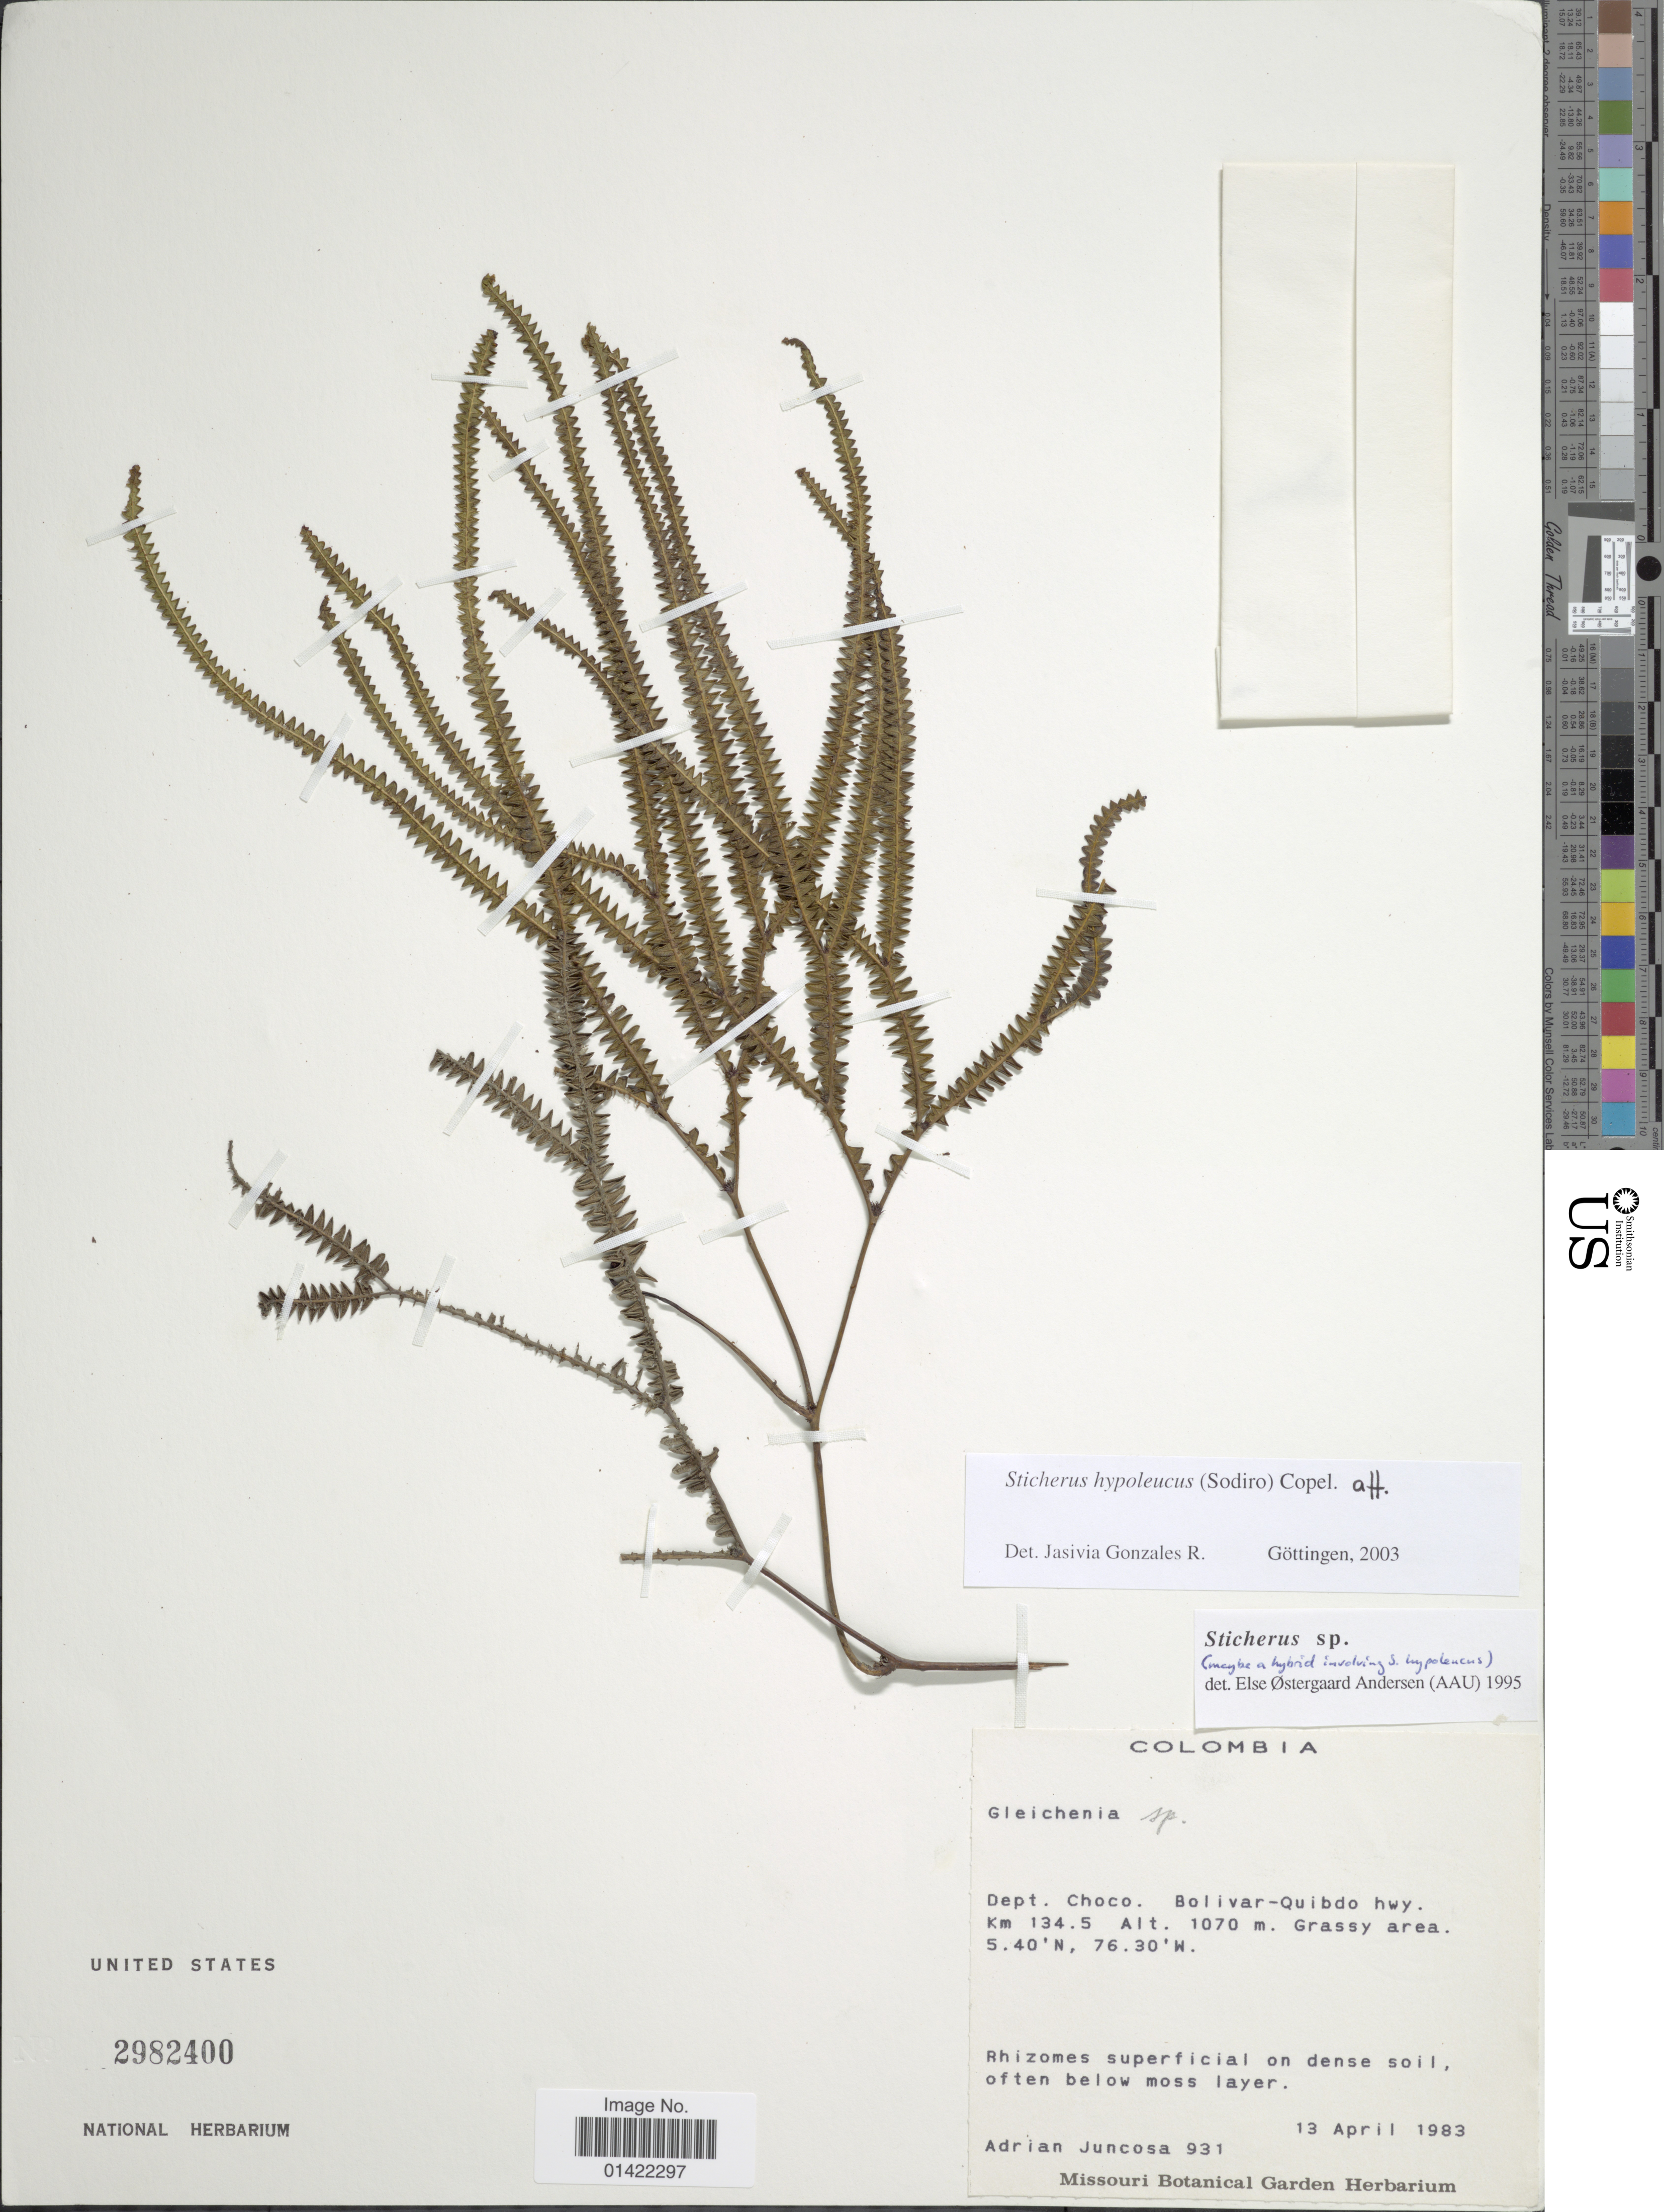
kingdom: Plantae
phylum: Tracheophyta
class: Polypodiopsida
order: Gleicheniales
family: Gleicheniaceae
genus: Sticherus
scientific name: Sticherus hypoleucus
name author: (Sodiro) Copel.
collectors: A. Juncosa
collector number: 931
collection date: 1983-04-13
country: Colombia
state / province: Chocó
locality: Bolivar-Quibo hwy., Km 134.5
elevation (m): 1070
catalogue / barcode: US 2982400